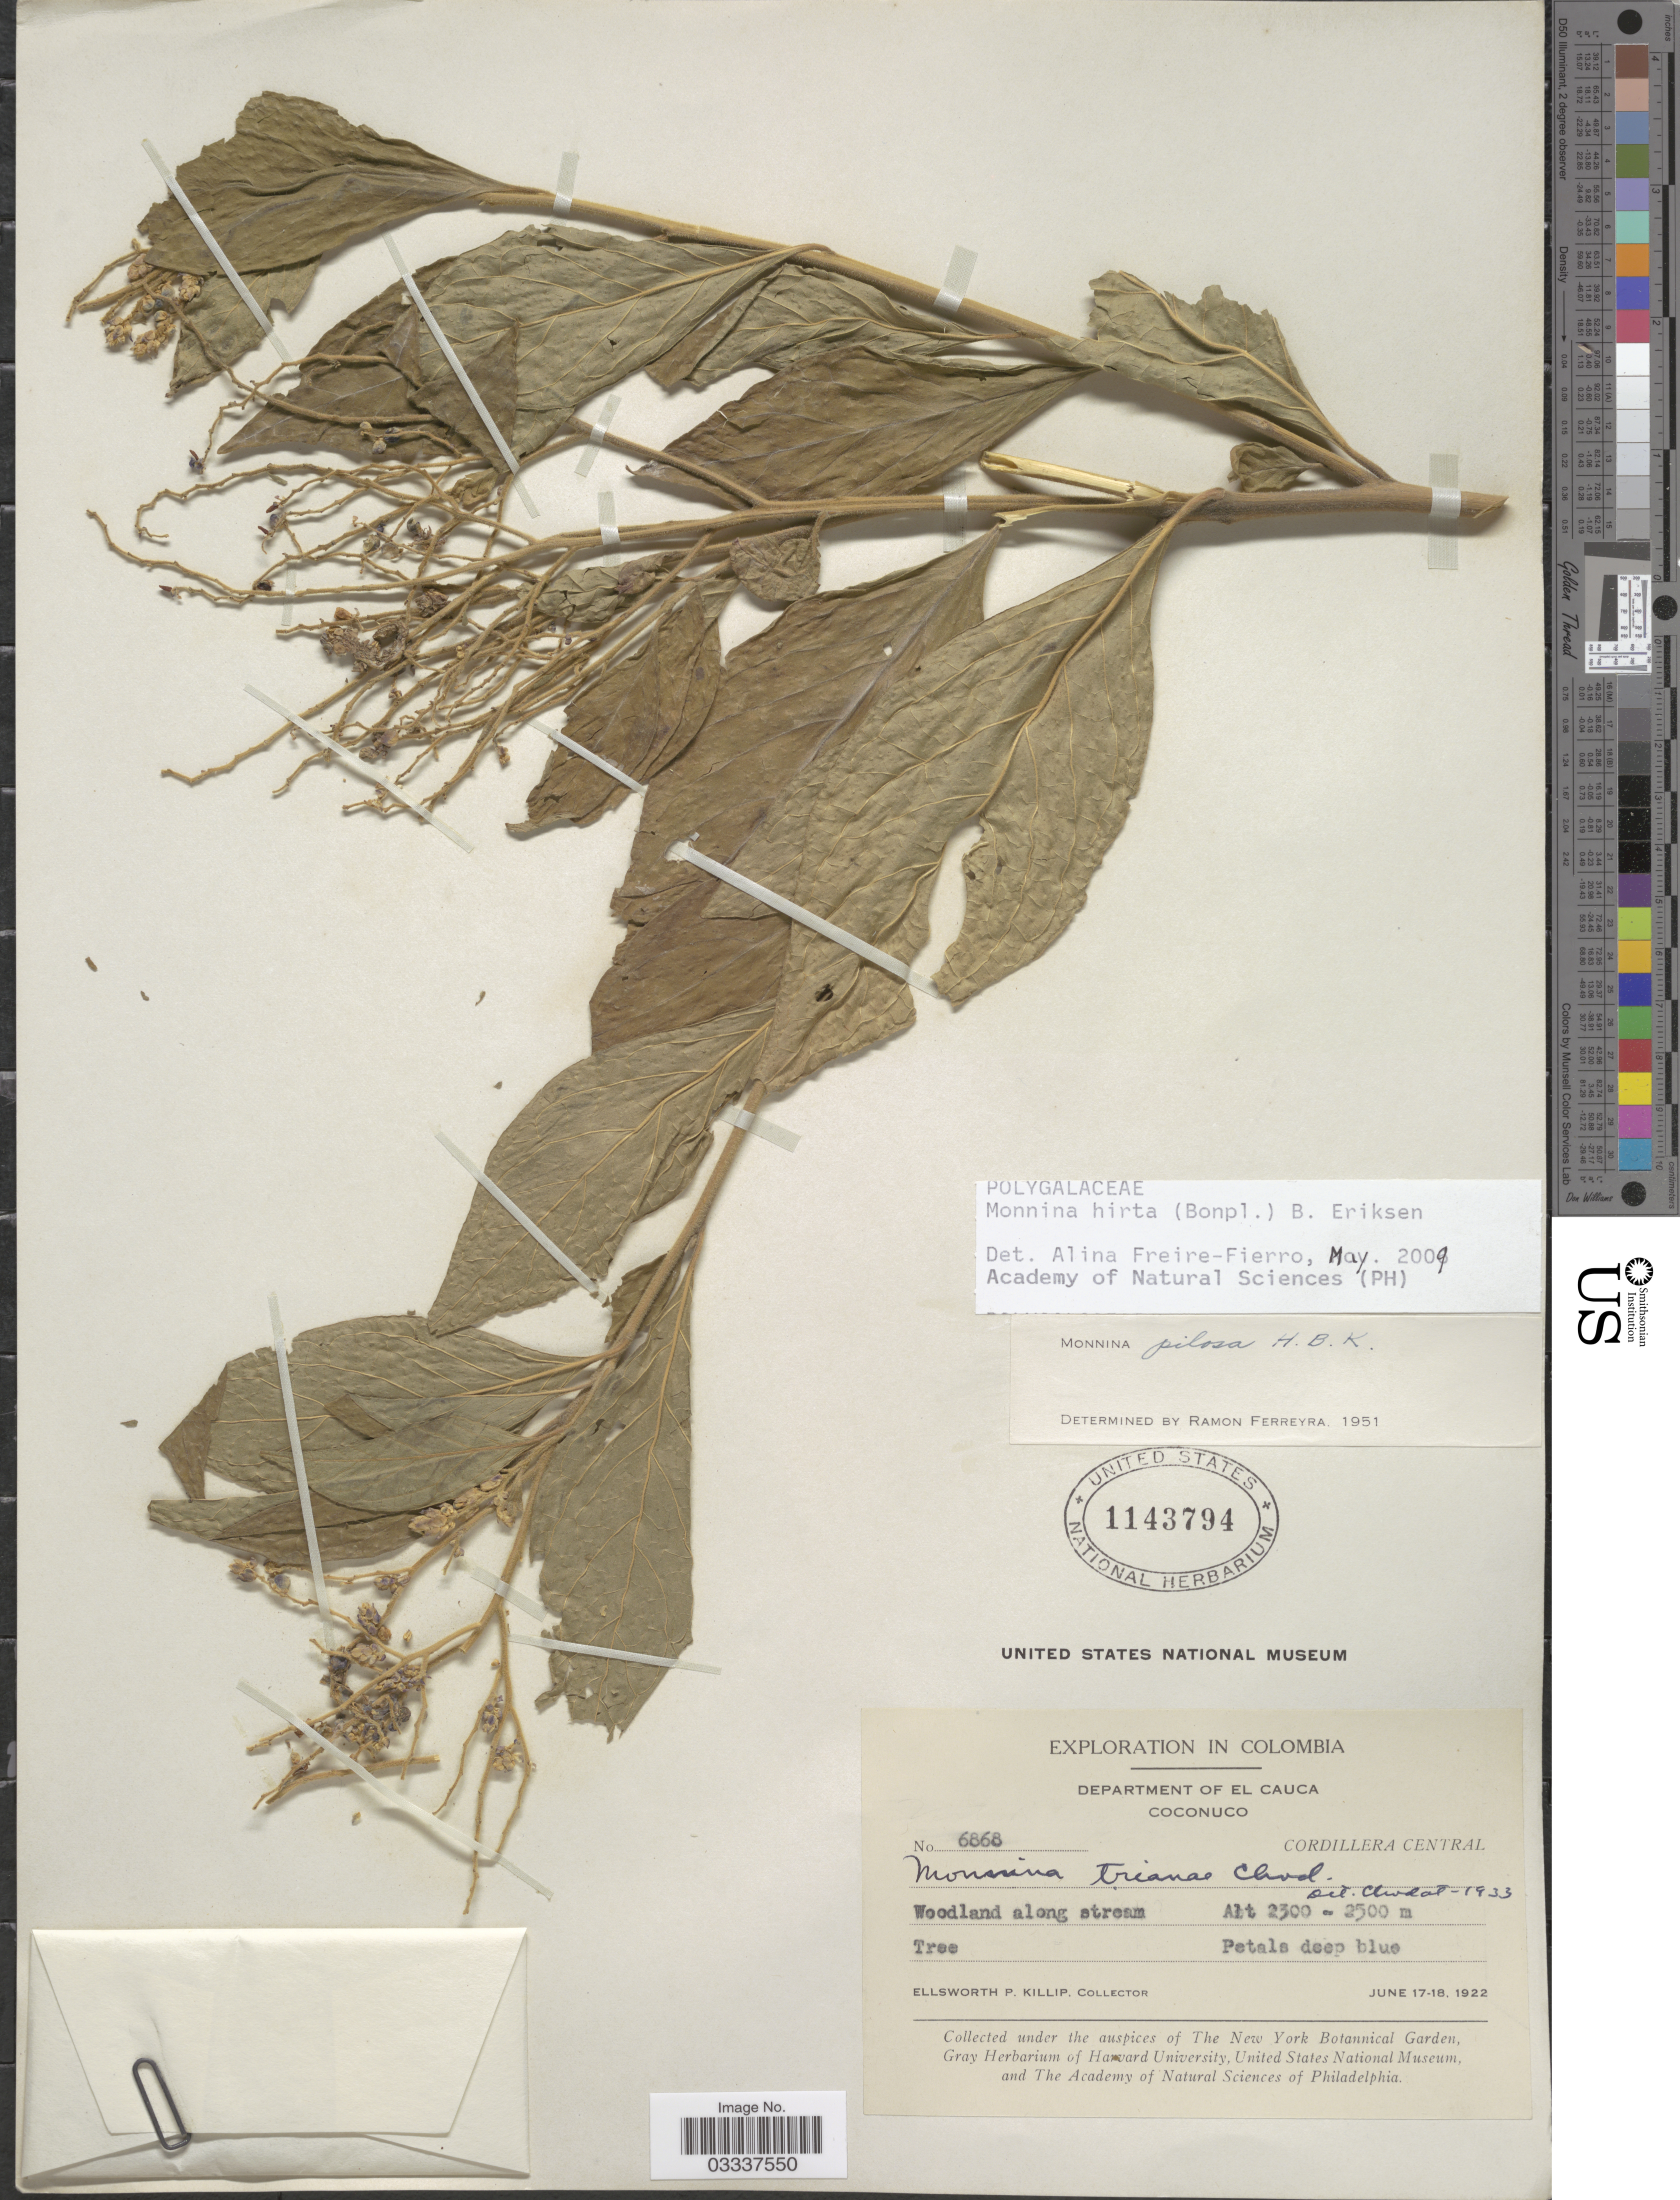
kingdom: Plantae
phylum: Tracheophyta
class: Magnoliopsida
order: Fabales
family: Polygalaceae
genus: Monnina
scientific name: Monnina hirta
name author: (Bonpl.) B. Eriksen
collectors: E. P. Killip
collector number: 6868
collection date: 1922-06-17/1922-06-18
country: Colombia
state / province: Cauca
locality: Department of El Cauca, Coconuco, Cordillera Central.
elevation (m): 2300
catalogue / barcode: US 1143794